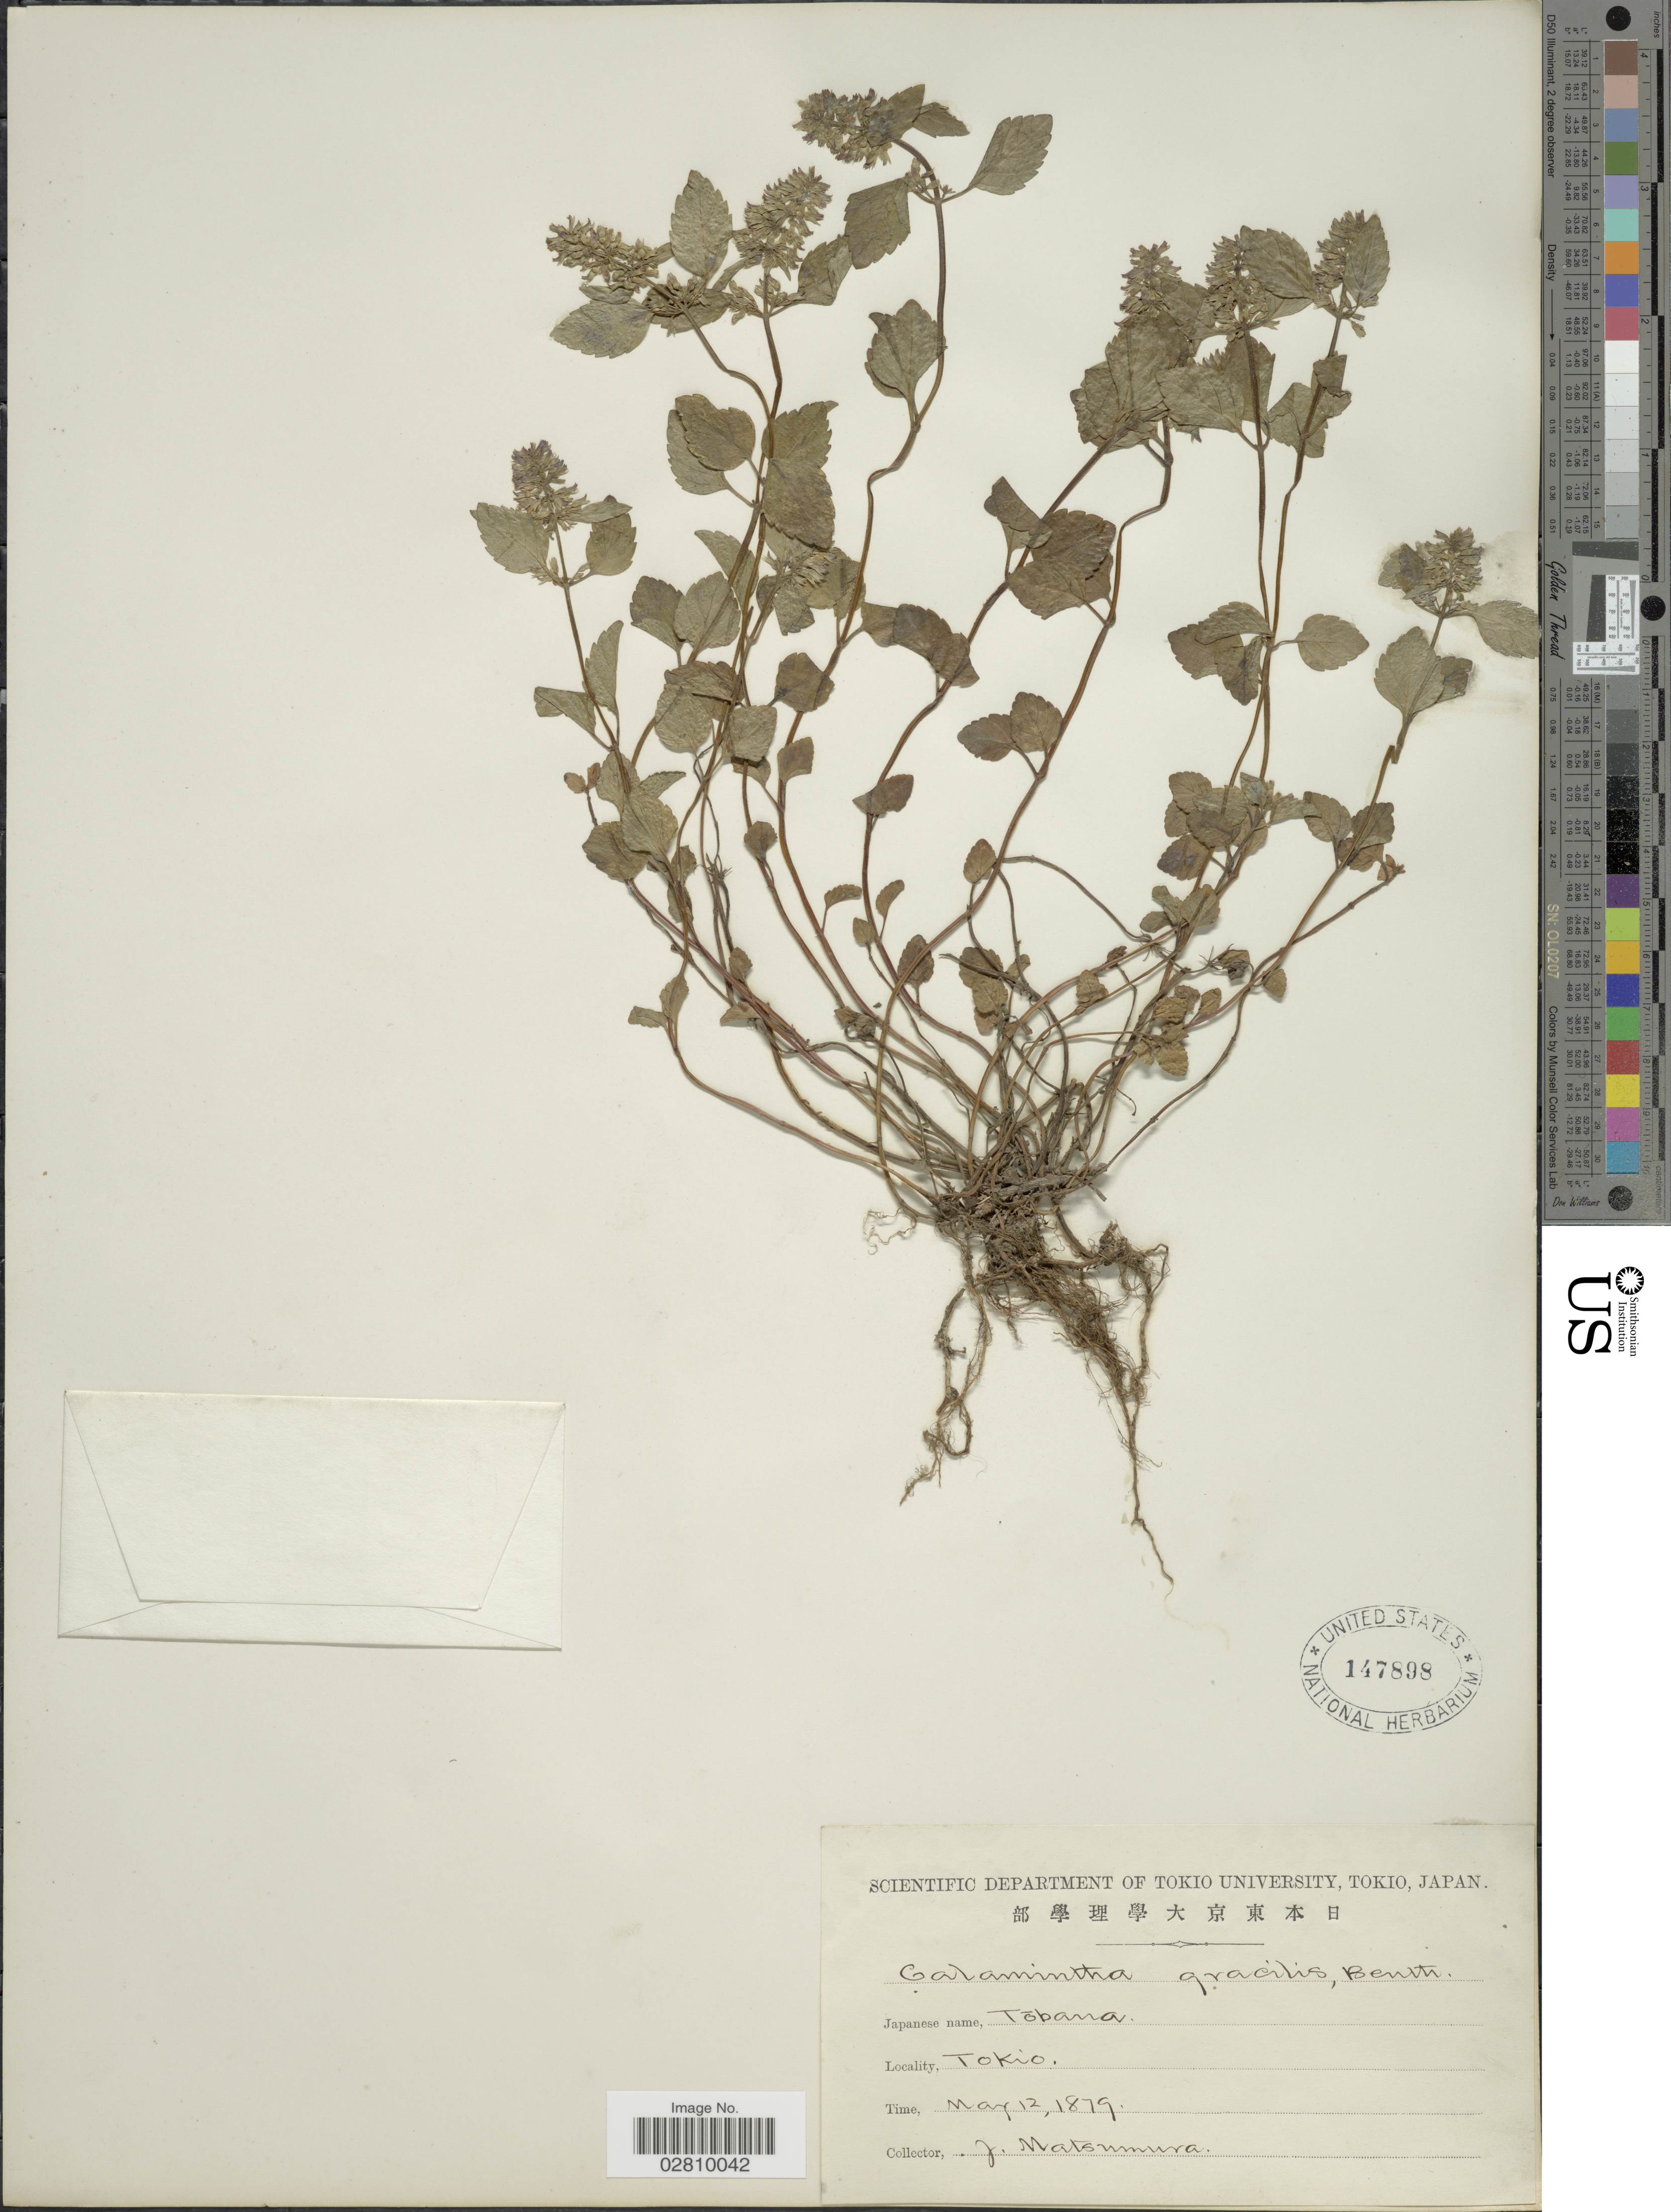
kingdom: Plantae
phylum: Tracheophyta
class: Magnoliopsida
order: Lamiales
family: Lamiaceae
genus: Calamintha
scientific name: Calamintha confinis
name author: Hance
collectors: J. Matsumura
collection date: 1879-05-12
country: Japan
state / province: Tokyo, Federal City of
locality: Tokio.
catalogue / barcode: US 147898